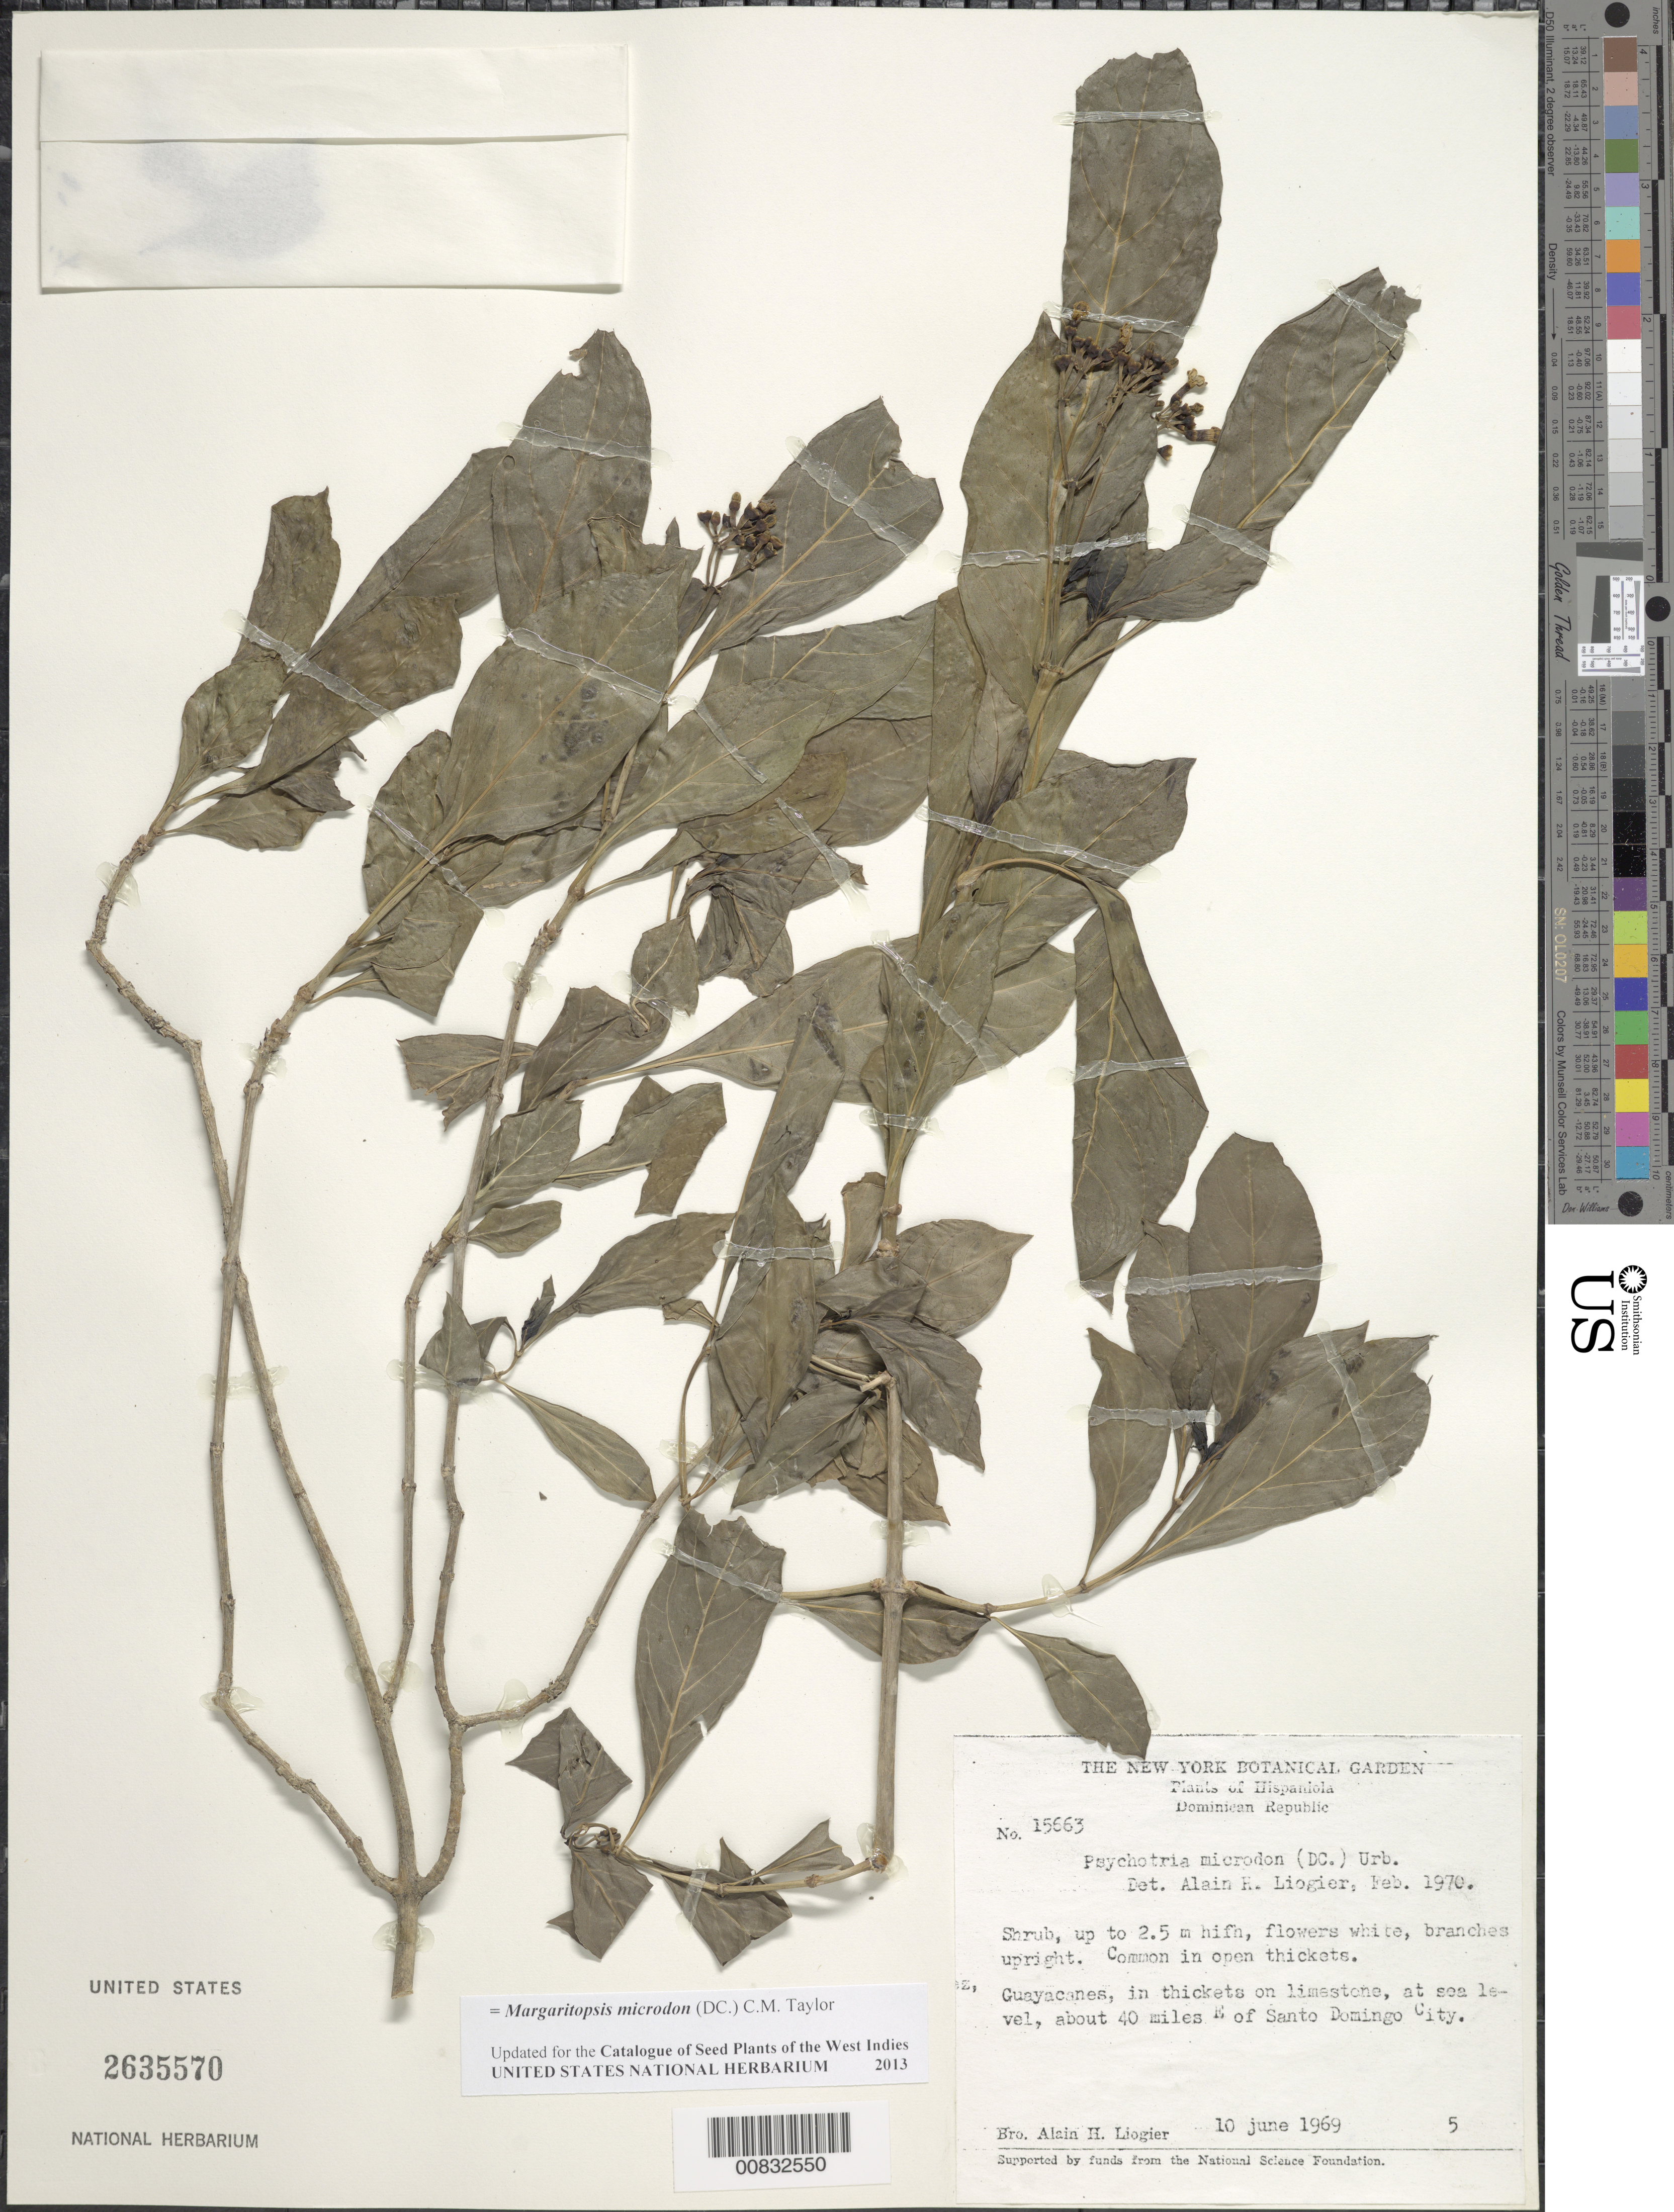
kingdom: Plantae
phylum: Tracheophyta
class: Magnoliopsida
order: Gentianales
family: Rubiaceae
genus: Margaritopsis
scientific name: Margaritopsis microdon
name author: (DC.) C.M. Taylor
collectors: A. H. Liogier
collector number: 15663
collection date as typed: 10 Jun 1969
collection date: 1969-06-10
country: Dominican Republic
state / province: Distrito Nacional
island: Hispaniola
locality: Guayacanes, about 40 miles E of Santo Domingo City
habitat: Open thickets on limestone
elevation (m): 0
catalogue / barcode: US 2635570